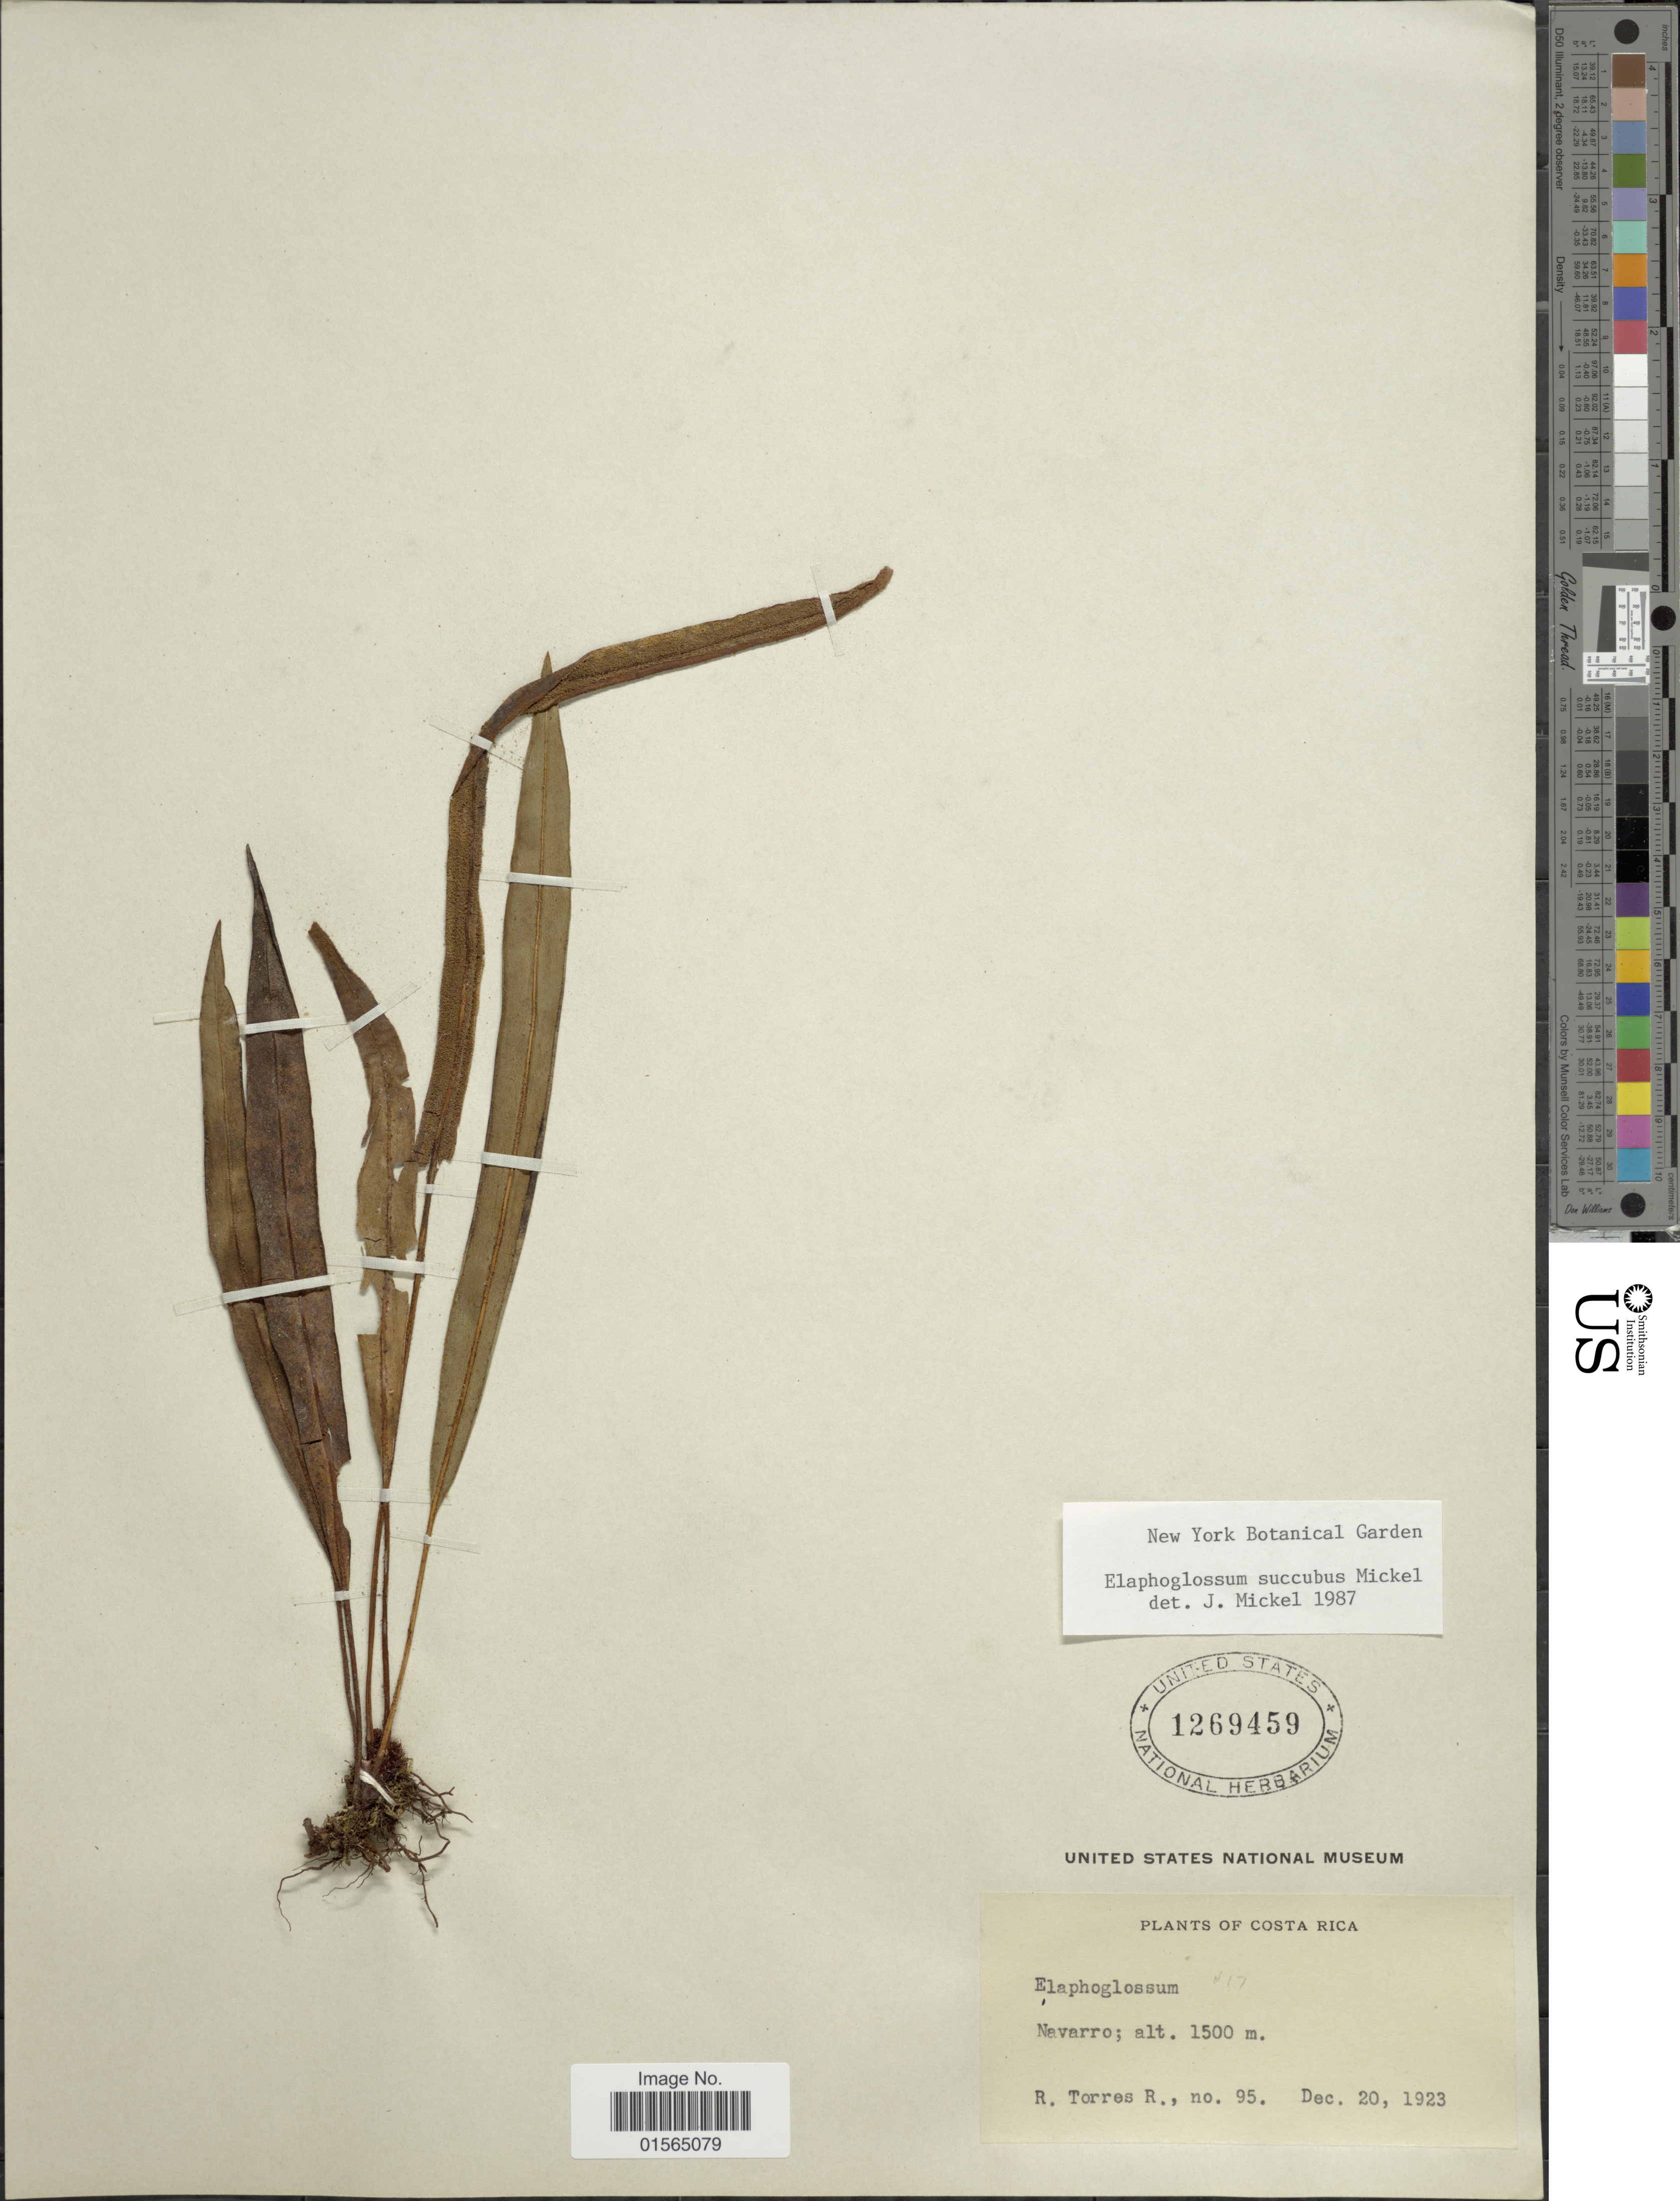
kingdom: Plantae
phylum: Tracheophyta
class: Polypodiopsida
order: Polypodiales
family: Dryopteridaceae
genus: Elaphoglossum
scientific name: Elaphoglossum succubus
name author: Mickel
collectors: R. Torres R.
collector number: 95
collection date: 1923-12-20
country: Costa Rica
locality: Navarro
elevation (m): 1500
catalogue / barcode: US 1269459